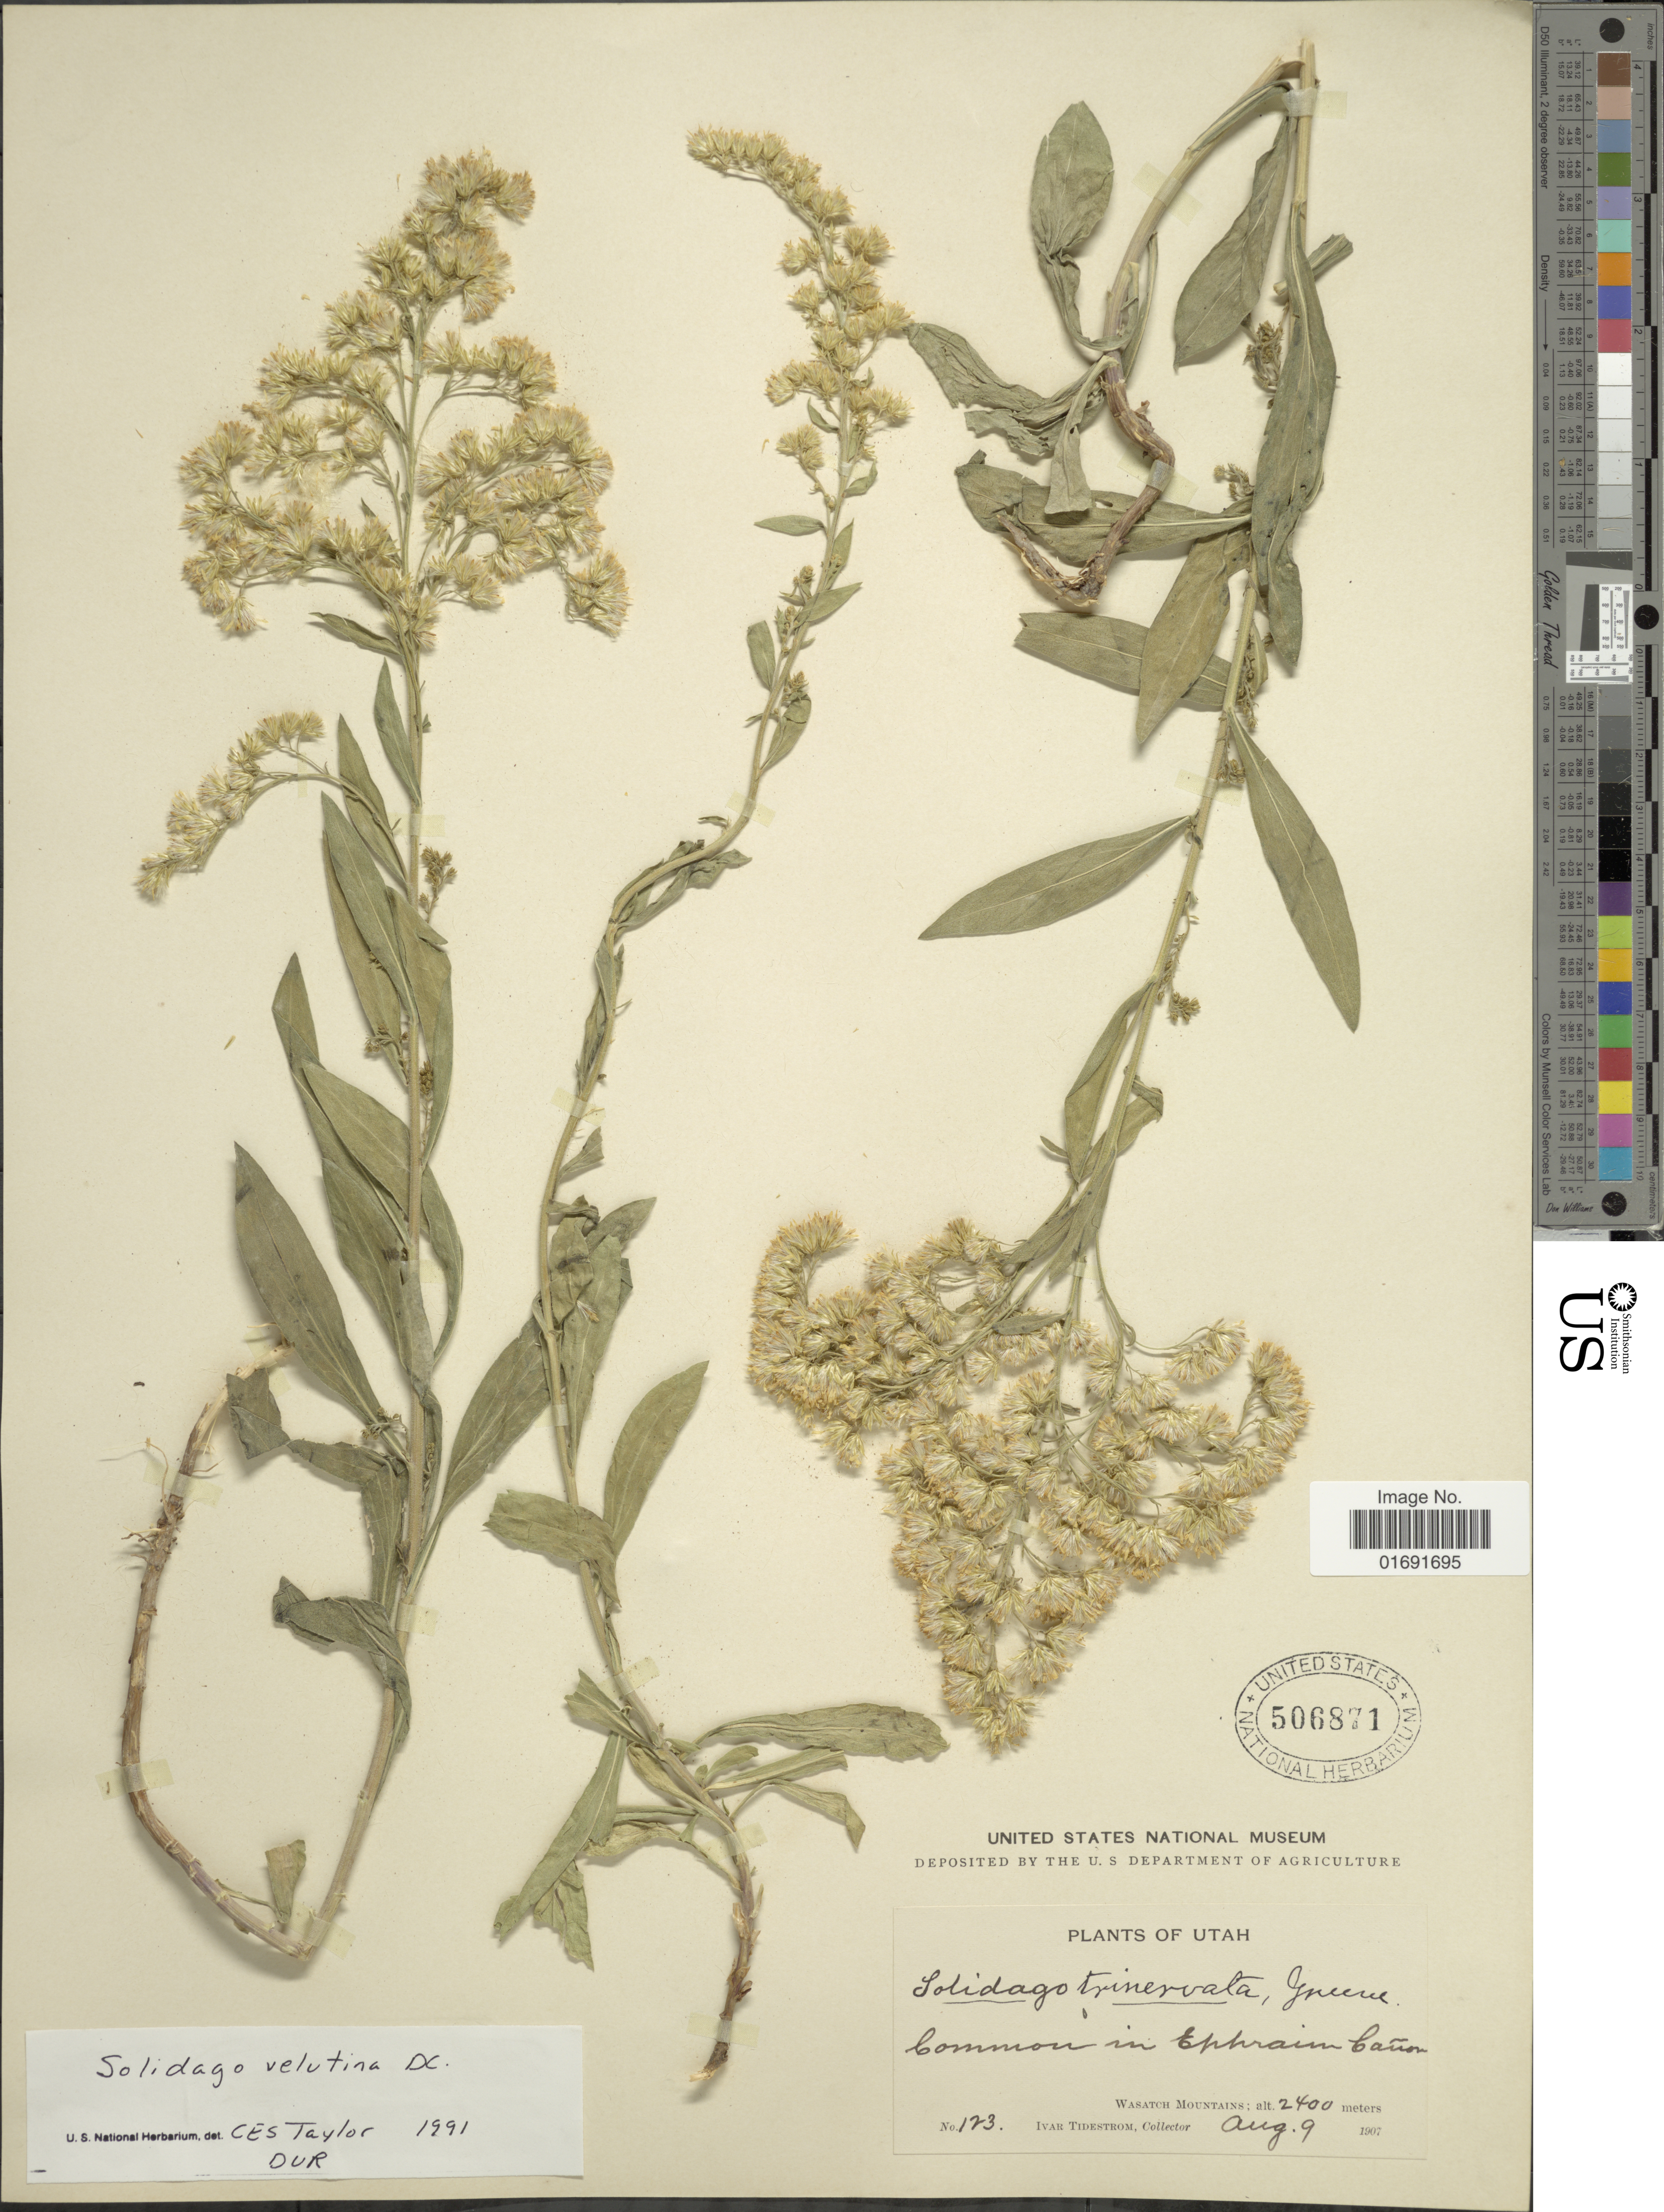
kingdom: Plantae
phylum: Tracheophyta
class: Magnoliopsida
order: Asterales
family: Asteraceae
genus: Solidago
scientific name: Solidago velutina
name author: DC.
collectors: I. F. Tidestrom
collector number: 123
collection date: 1907-08-09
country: United States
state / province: Utah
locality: Ephraim Canon, Wasatch Mountains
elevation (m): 2400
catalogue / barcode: US 506871